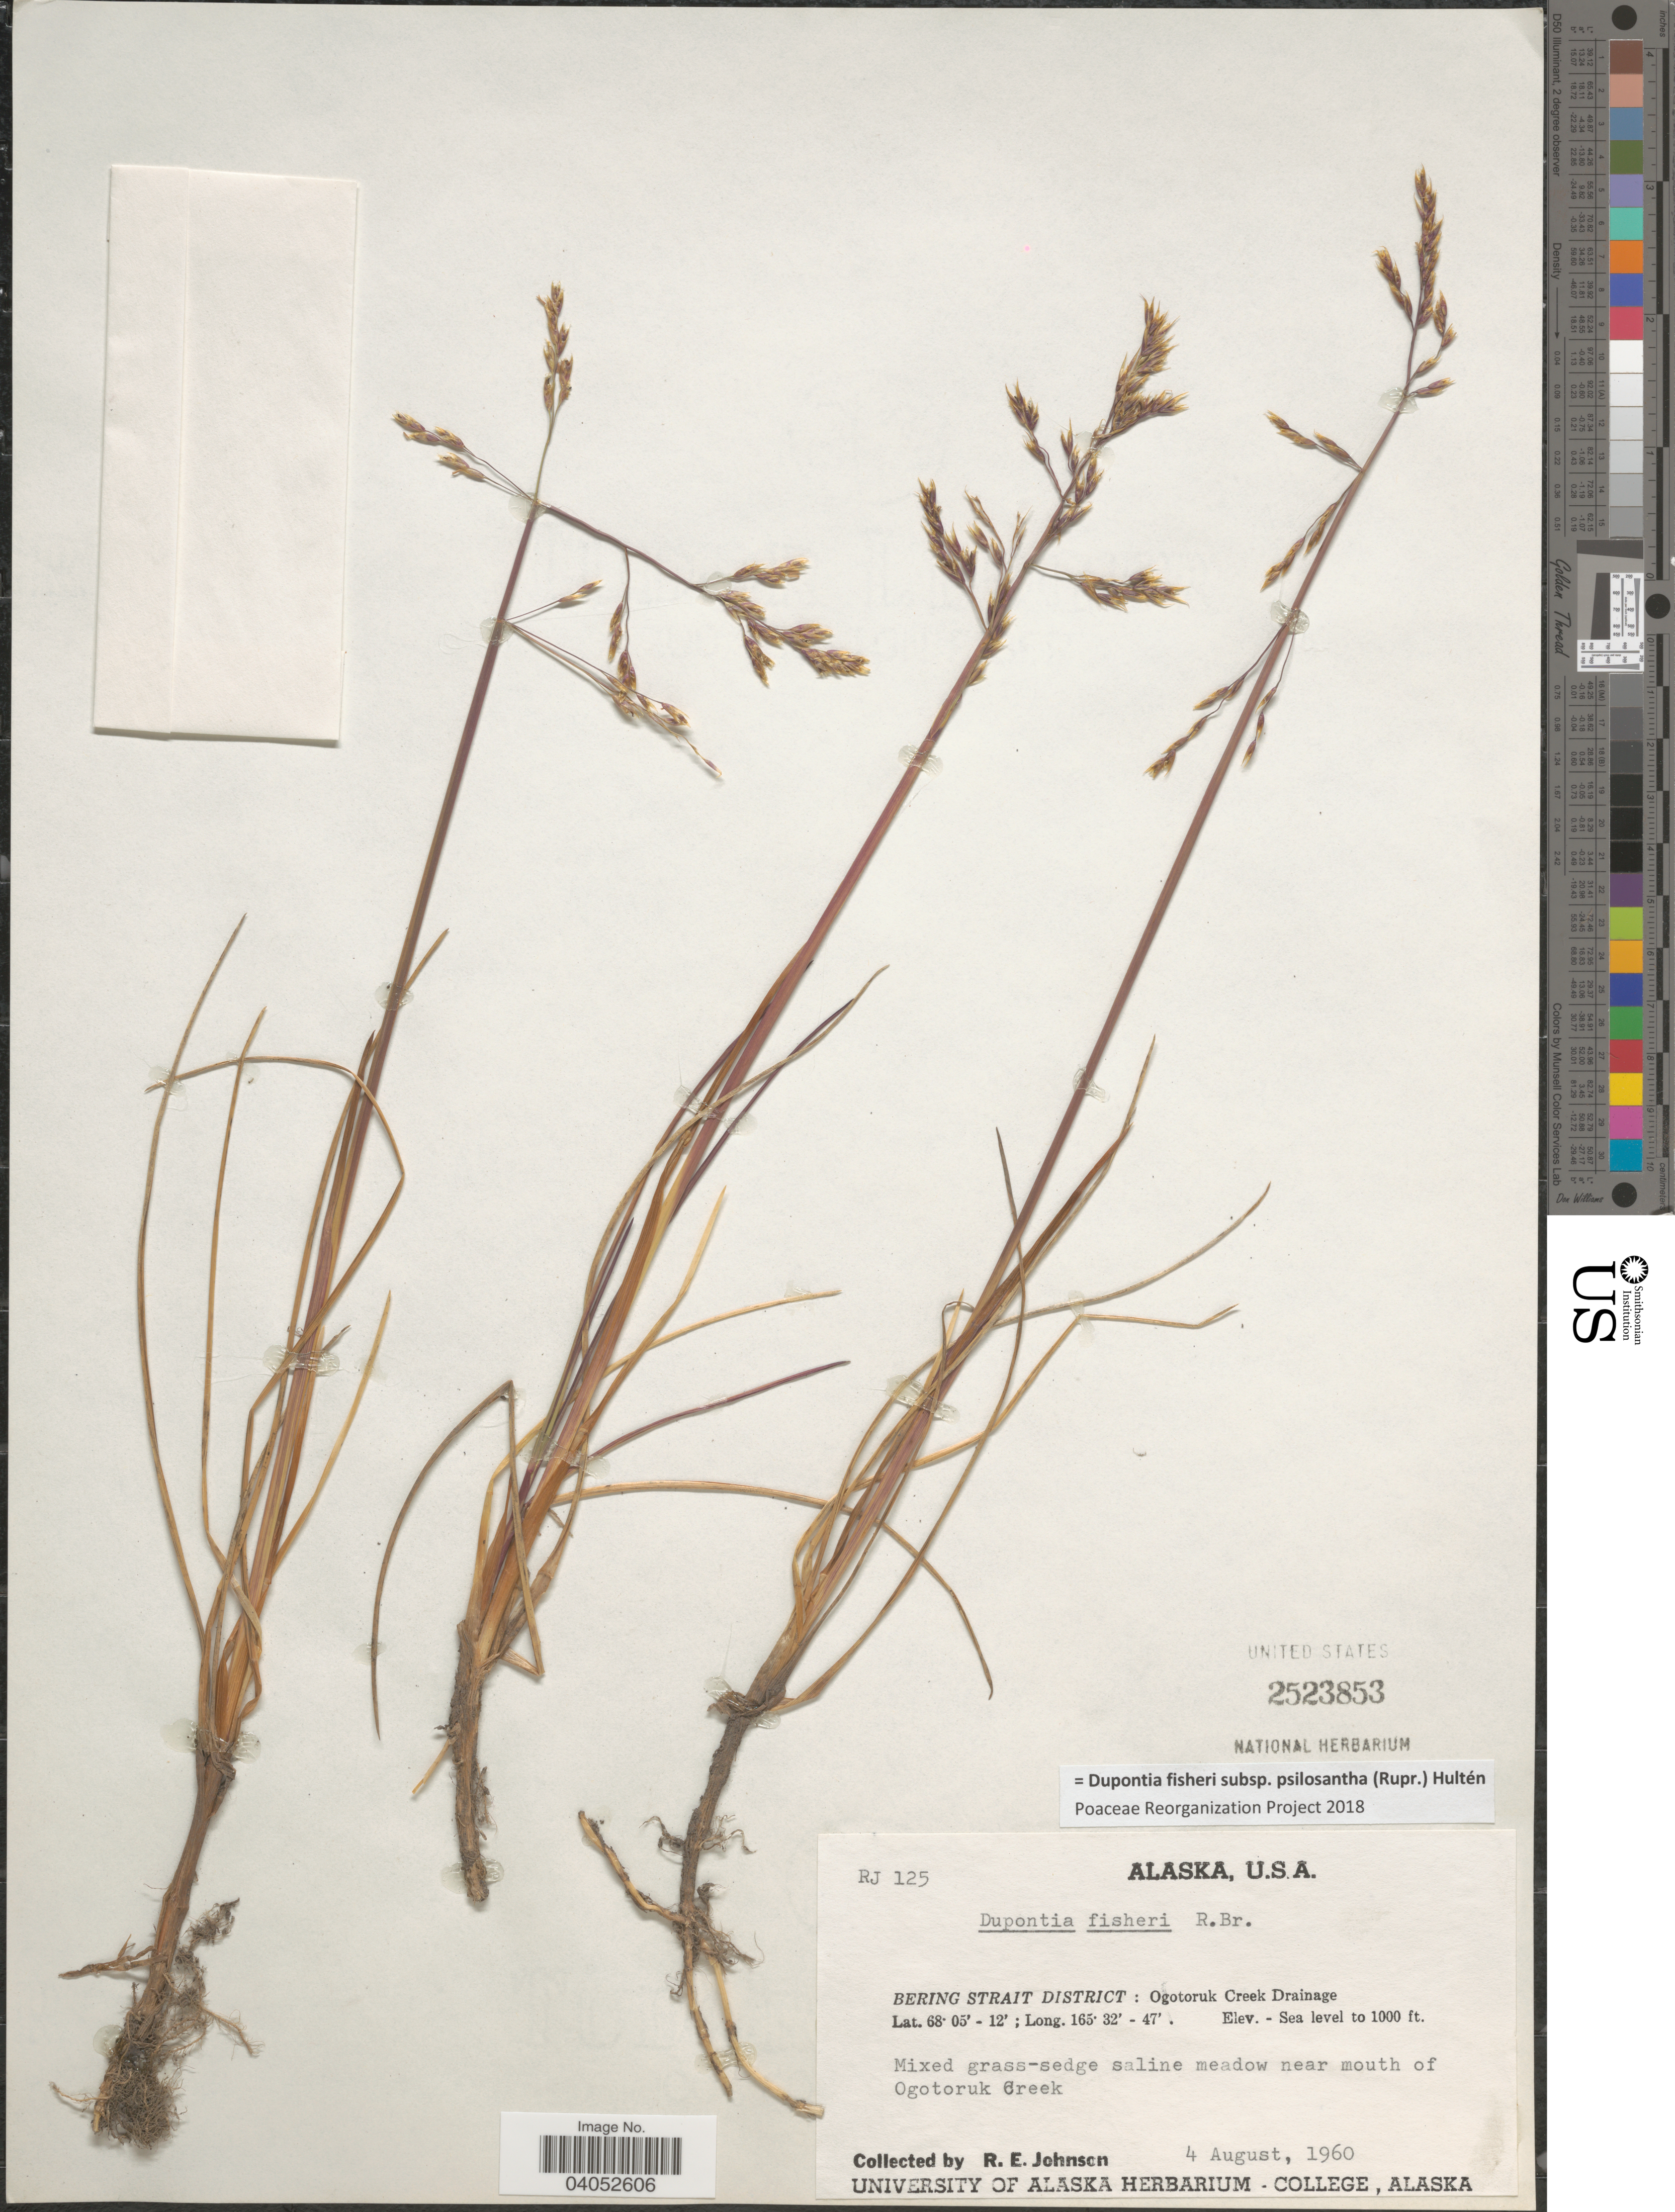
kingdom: Plantae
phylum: Tracheophyta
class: Liliopsida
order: Poales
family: Poaceae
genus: Dupontia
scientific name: Dupontia fisheri subsp. psilosantha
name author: (Rupr.) Hultén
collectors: R. Johnson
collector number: RJ125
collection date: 1960-08-04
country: United States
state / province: Alaska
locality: Bering Strait District: Ogotoruk Creek Drainage. Mixed grass-sedge saline meadow near mouth of Ogotoruk Creek.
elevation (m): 0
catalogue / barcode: US 2523853